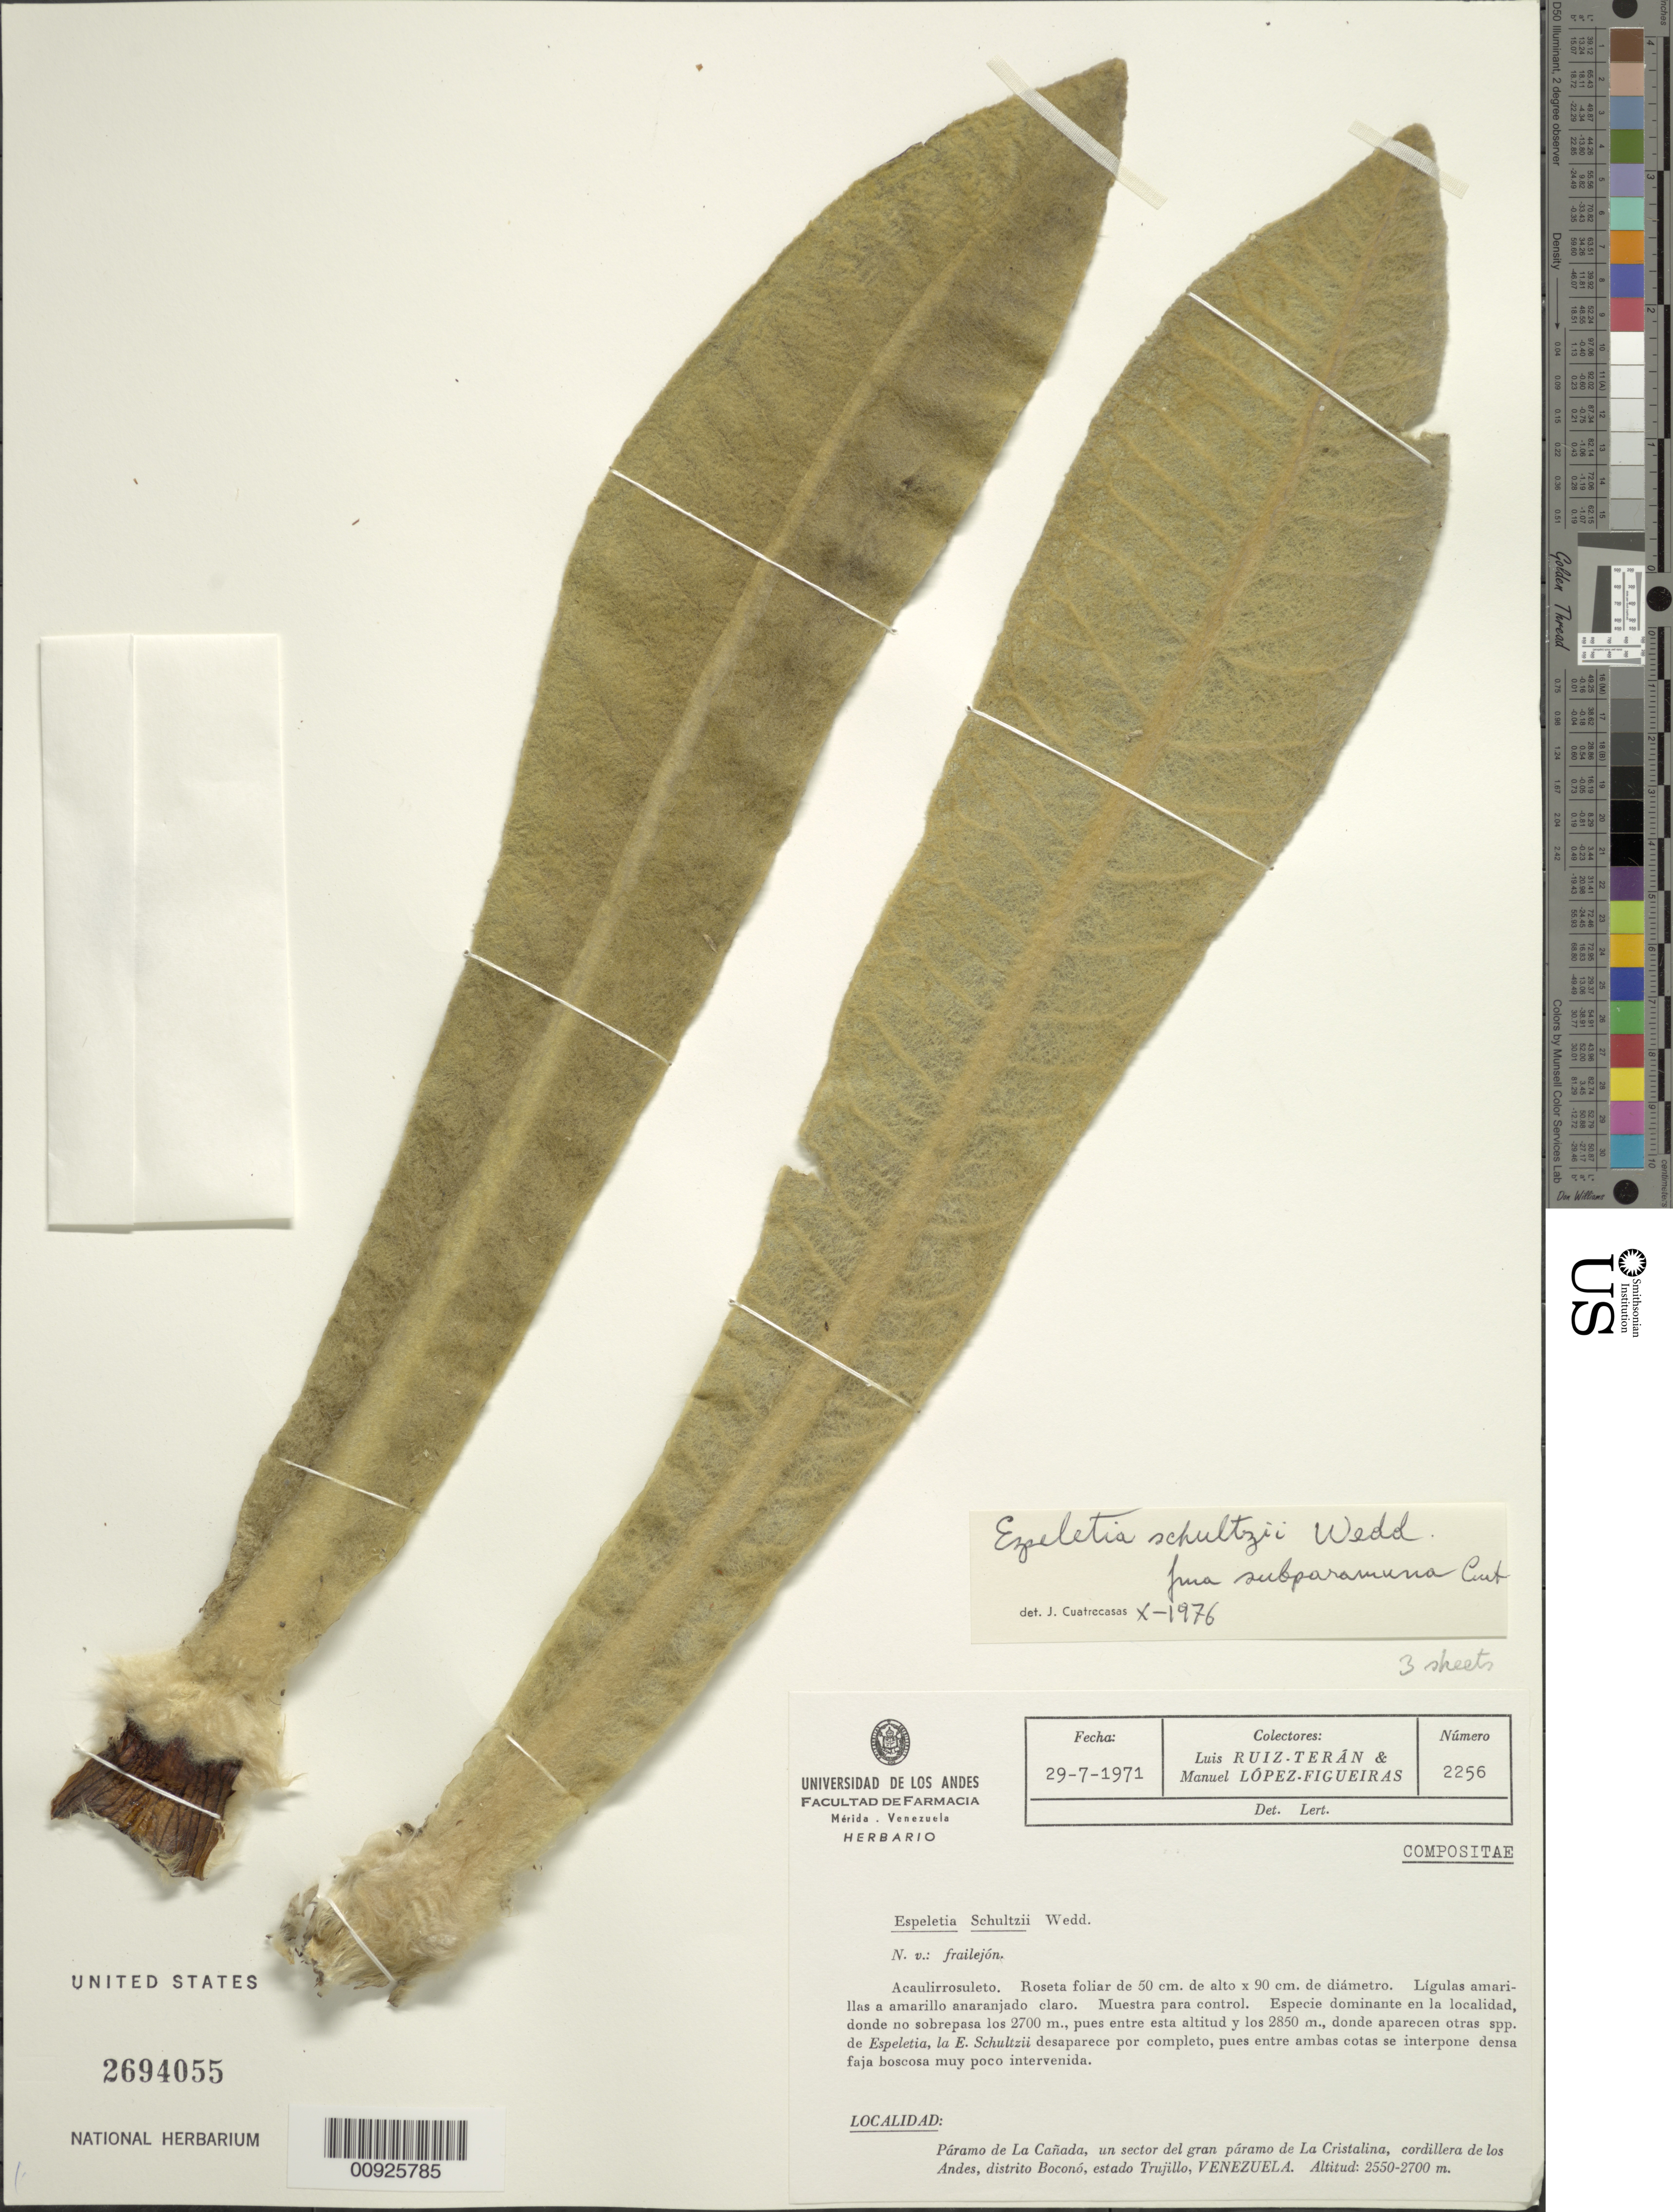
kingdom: Plantae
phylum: Tracheophyta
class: Magnoliopsida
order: Asterales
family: Asteraceae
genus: Espeletia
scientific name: Espeletia schultzii var. subparamuna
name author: Cuatrec.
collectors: L. E. Ruíz-Terán & M. López Figueiras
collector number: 2256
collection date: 1971-07-29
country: Venezuela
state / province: Trujillo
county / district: D. Boconó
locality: P. de la Cristalina. Páramo de la Cañada, un sector del gran Páramo de la Cristalina, cordillera de los Andes.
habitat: Especie dominante en la localidad, donde no sobrepasa los 2700 m, pues entre esta altitud y los 2800 m, donde aparecen otras especies de Espeletia, la E. schultzii desaparece por completo, pues entre ambas cotas se interpone una densa faja boscosa muy poc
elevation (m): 2550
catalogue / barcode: US 2694055